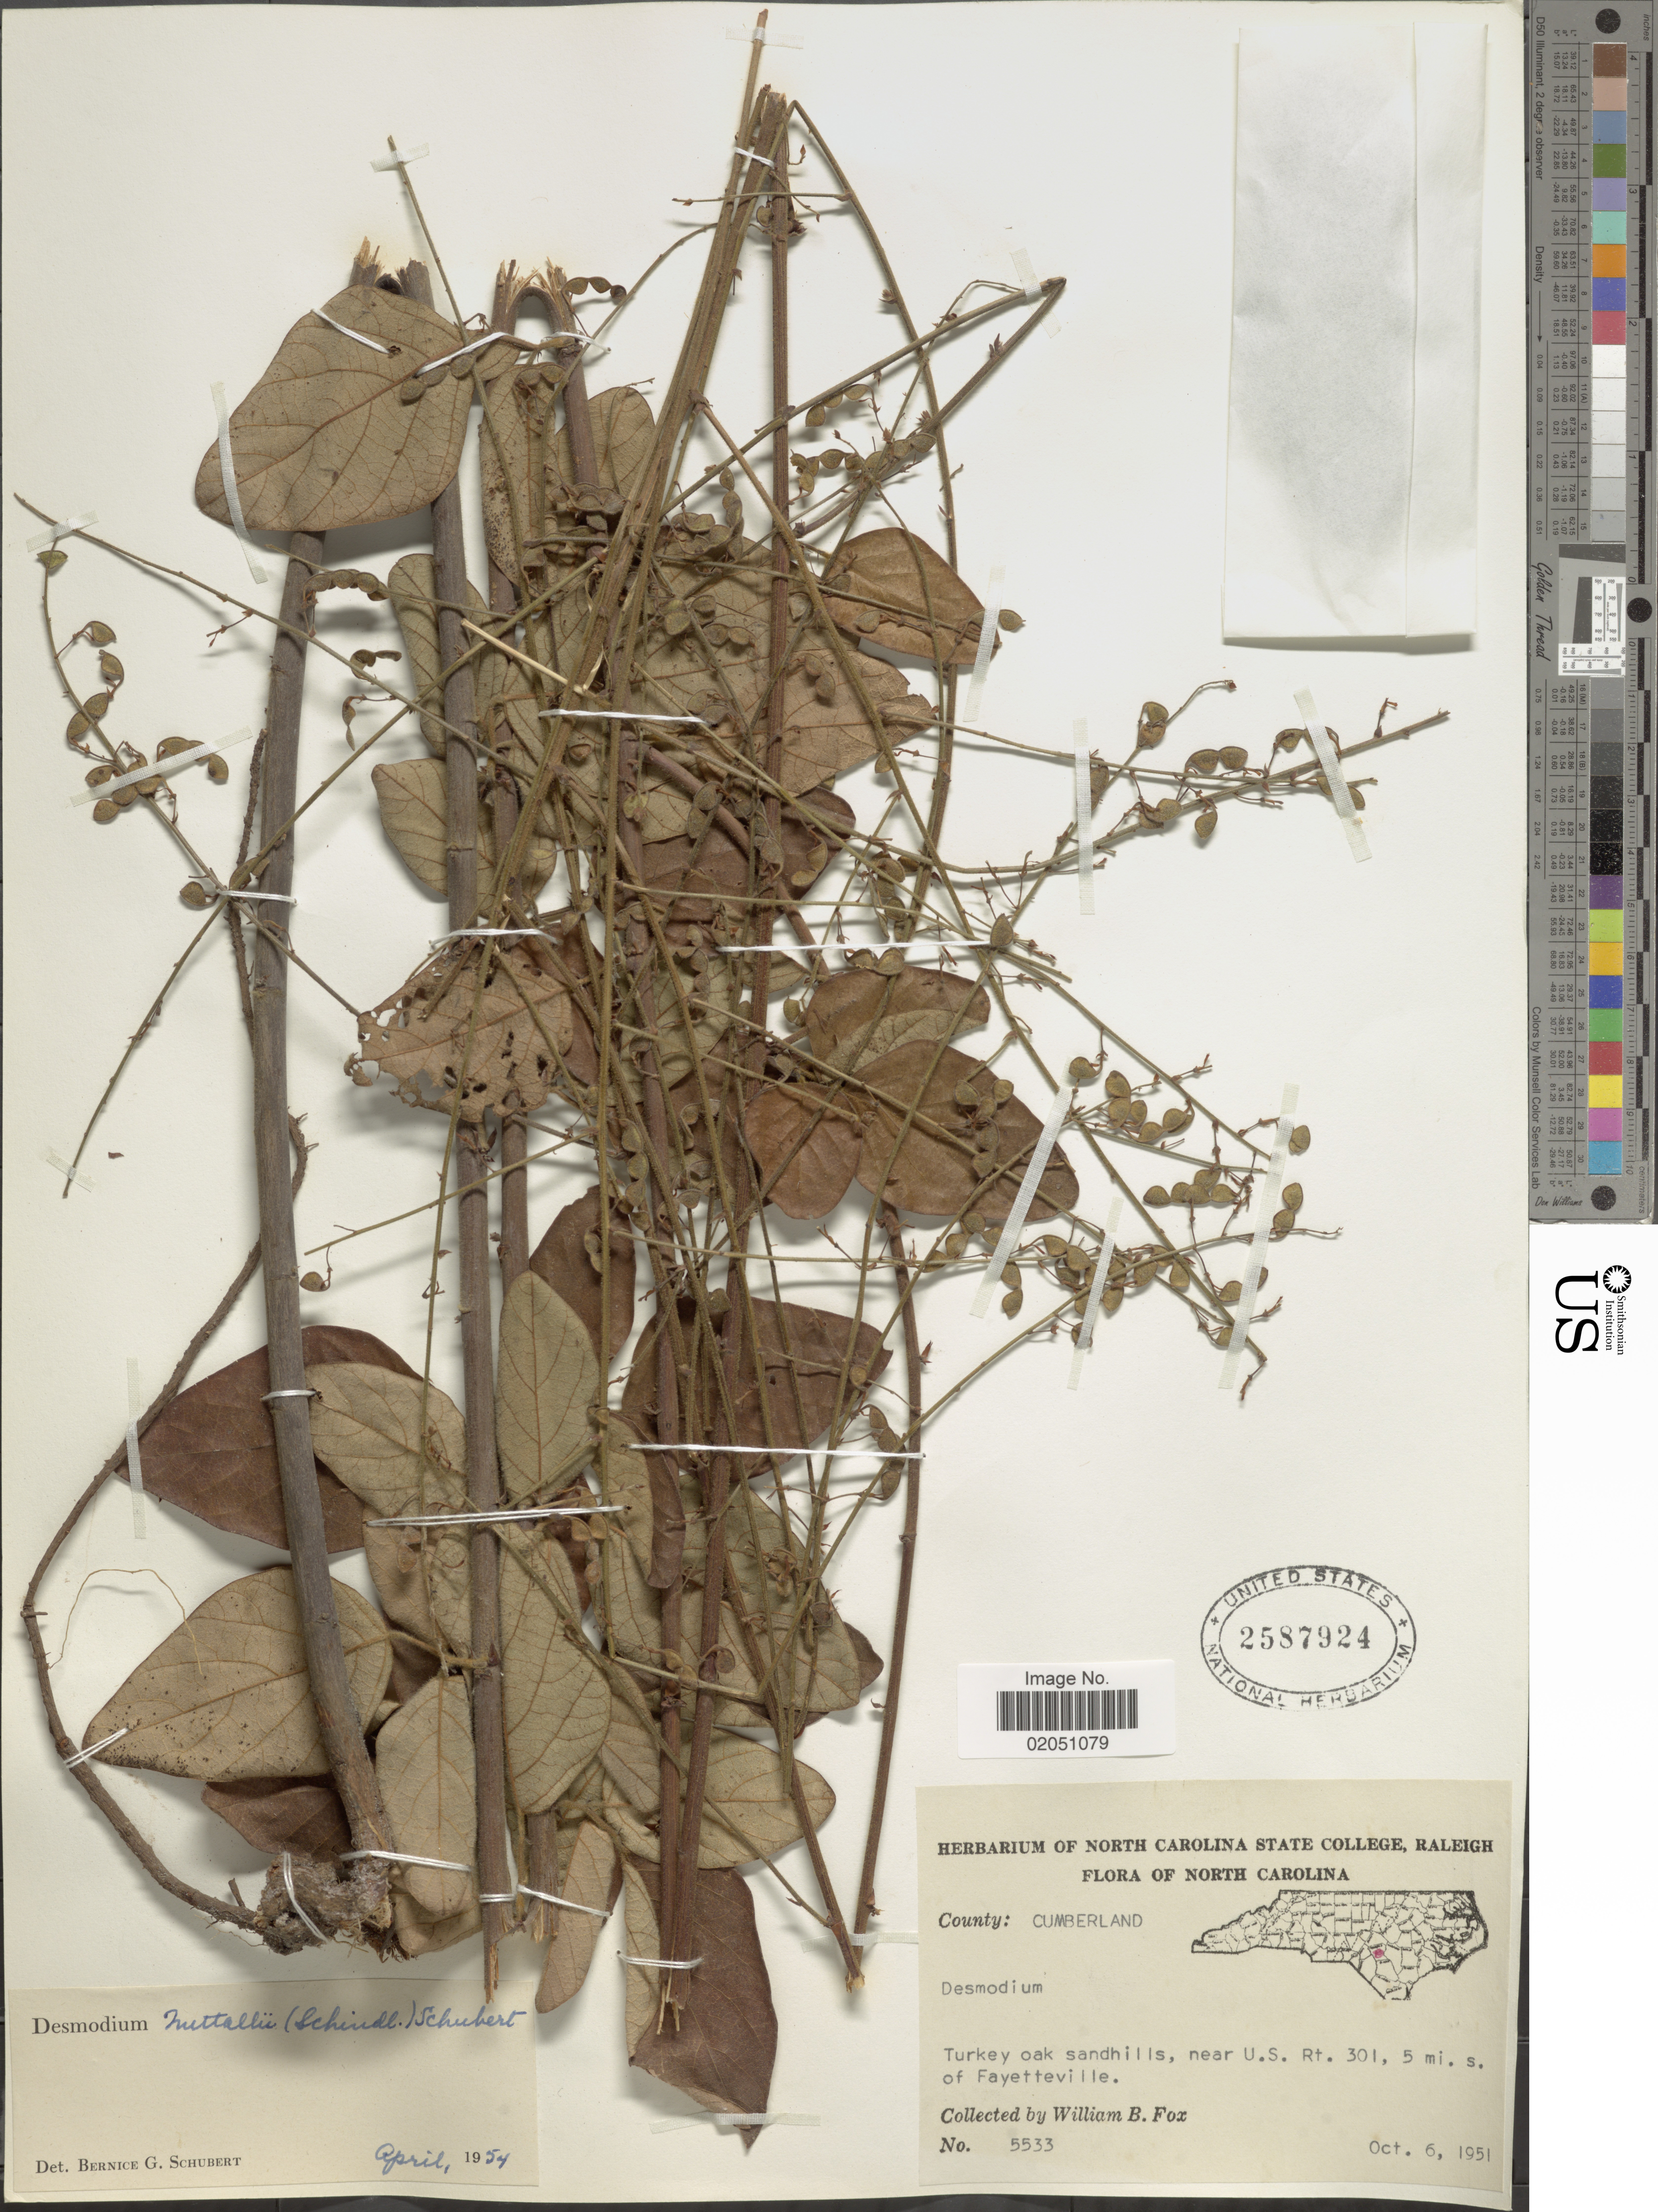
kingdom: Plantae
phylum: Tracheophyta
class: Magnoliopsida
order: Fabales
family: Fabaceae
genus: Desmodium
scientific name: Desmodium nuttallii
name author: (Schindl.) B.G. Schub.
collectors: W. B. Fox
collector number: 5533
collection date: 1951-10-06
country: United States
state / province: North Carolina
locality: County: Cumberland, Turkey oak sandhills near U.S. Rt. 301, 5 mi S. of Fayetteville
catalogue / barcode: US 2587924